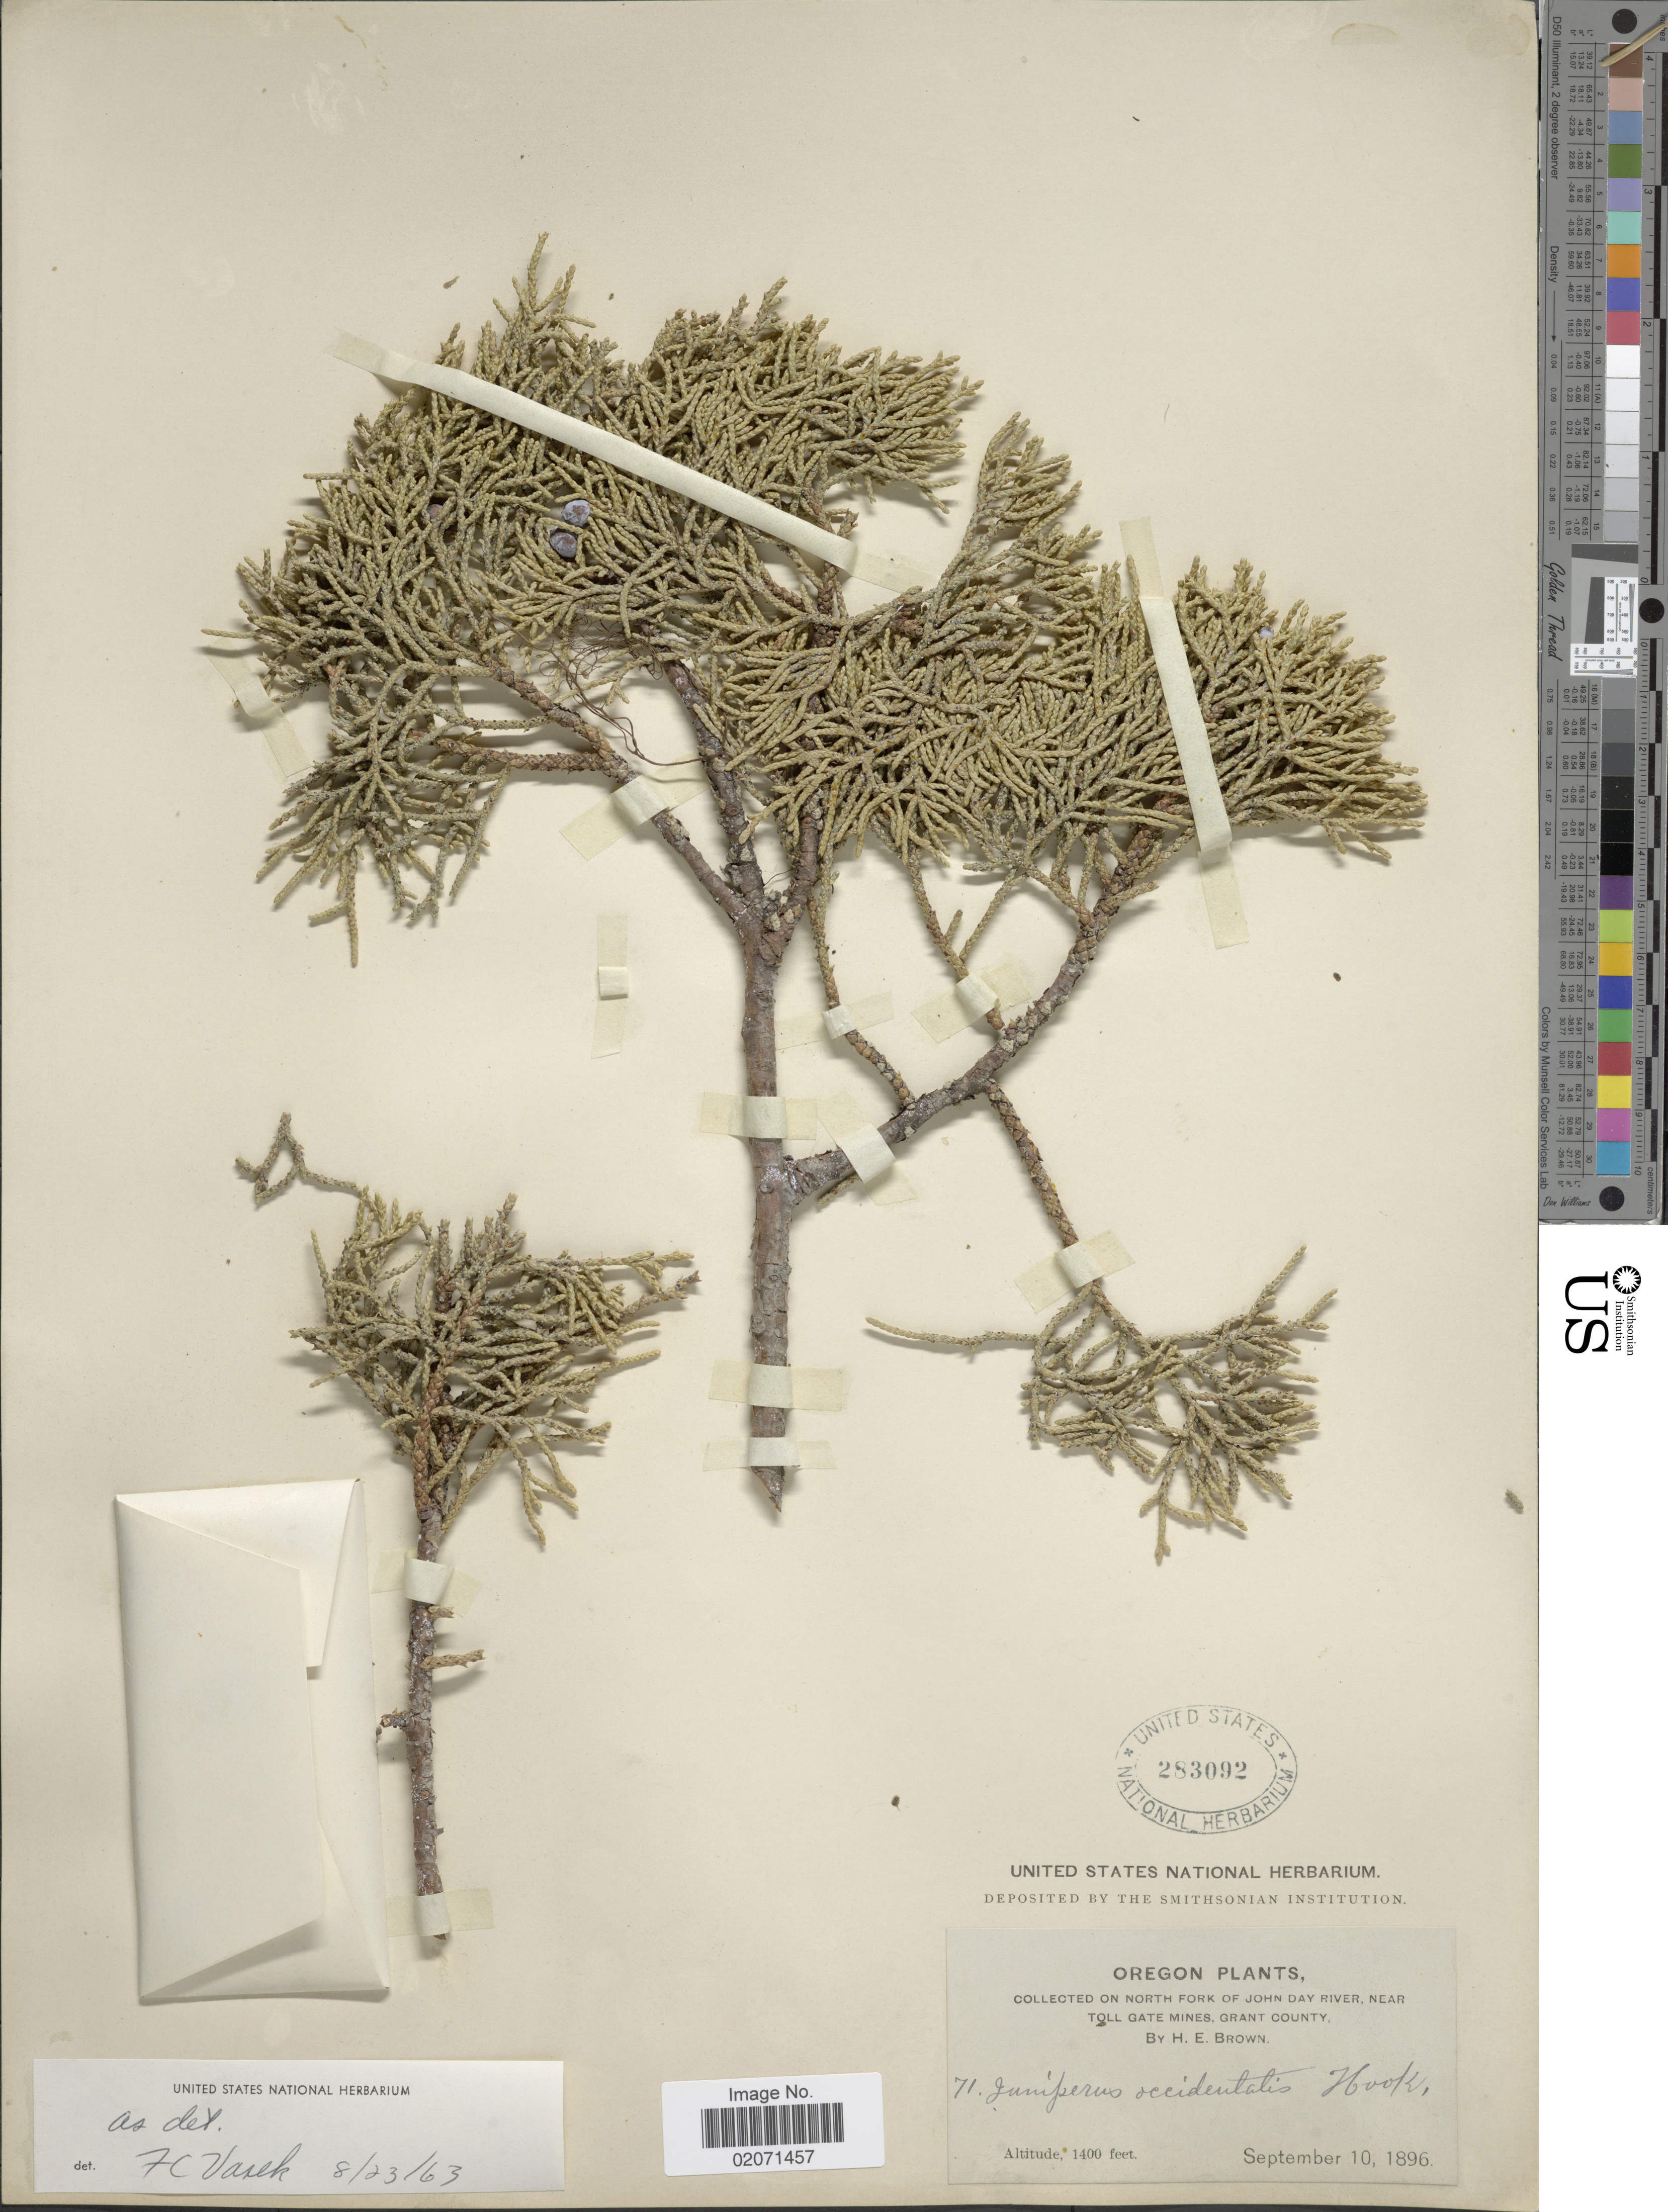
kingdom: Plantae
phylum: Tracheophyta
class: Pinopsida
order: Pinales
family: Cupressaceae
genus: Juniperus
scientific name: Juniperus occidentalis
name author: Hook.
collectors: H. E. Brown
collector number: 71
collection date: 1896-09-10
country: United States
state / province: Oregon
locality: North Fork of John Day River, near Toll Gate Mines, Grant County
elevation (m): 427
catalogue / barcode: US 283092